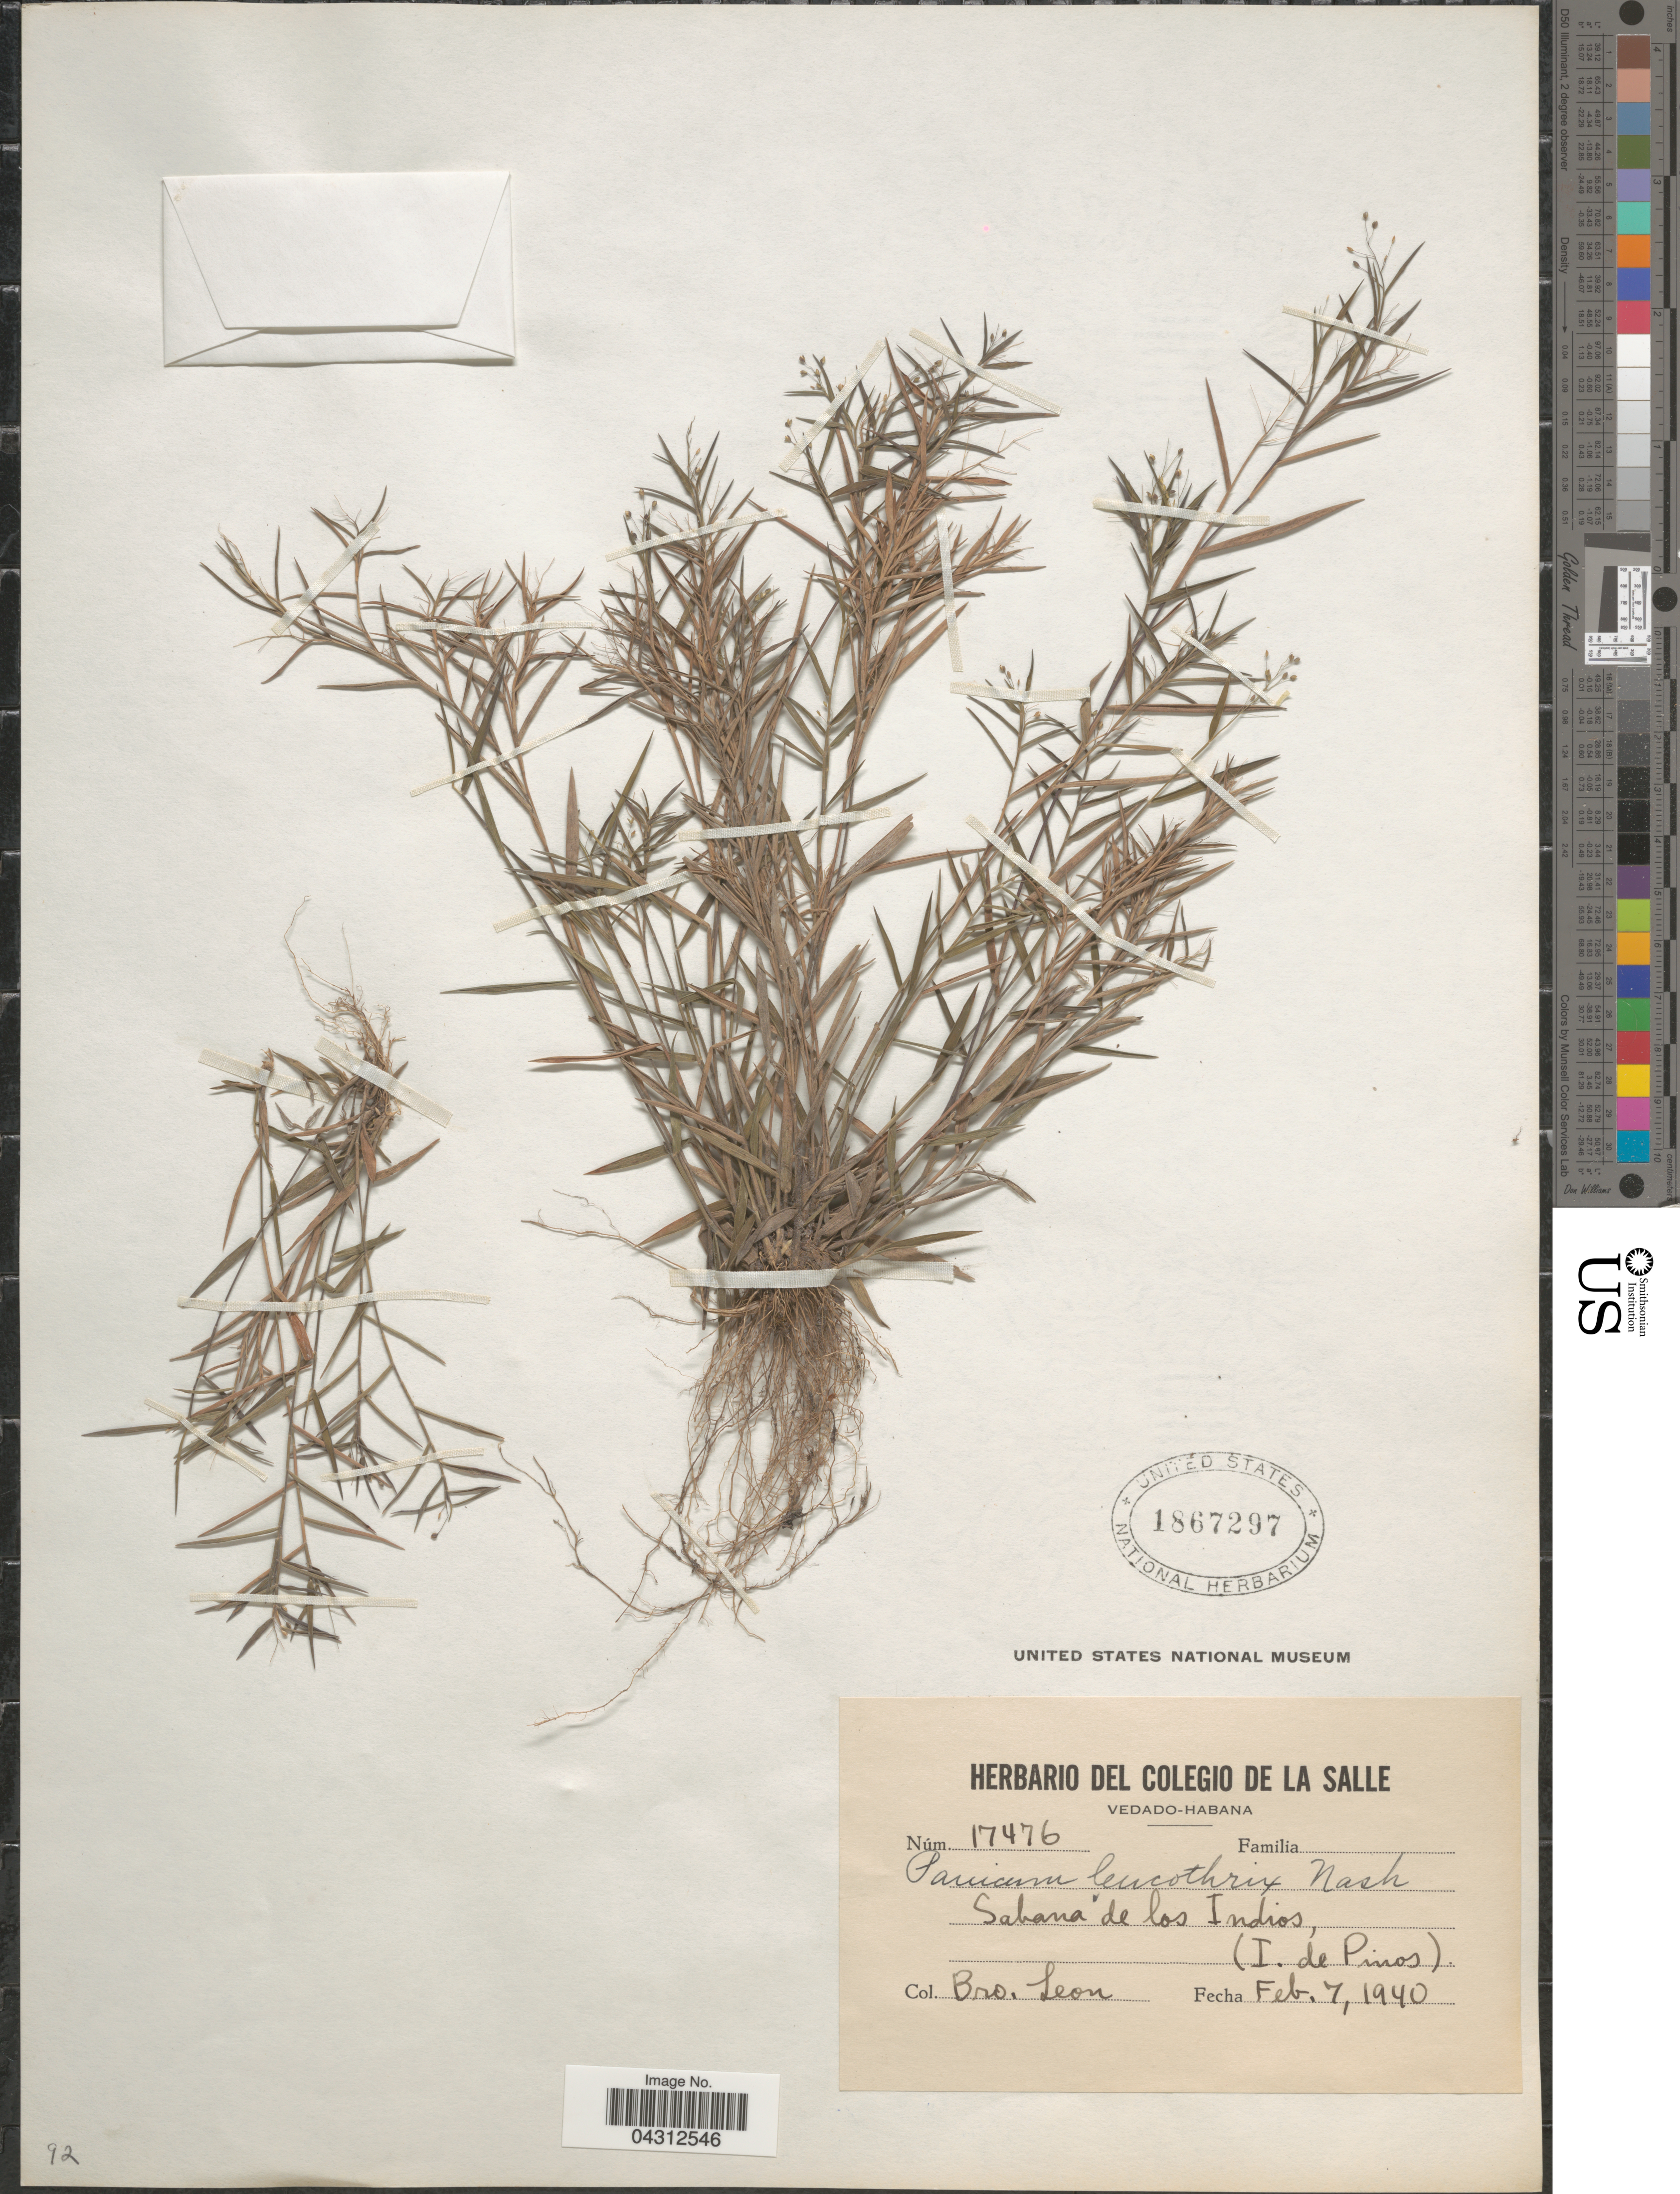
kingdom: Plantae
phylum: Tracheophyta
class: Liliopsida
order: Poales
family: Poaceae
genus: Dichanthelium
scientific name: Dichanthelium acuminatum var. longiligulatum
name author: (Nash) Gould & C.A. Clark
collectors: Bro. León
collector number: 17476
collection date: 1940-02-07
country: Cuba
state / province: La Habana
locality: Sabana de los Indios, (I. de Pinos).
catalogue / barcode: US 1867297